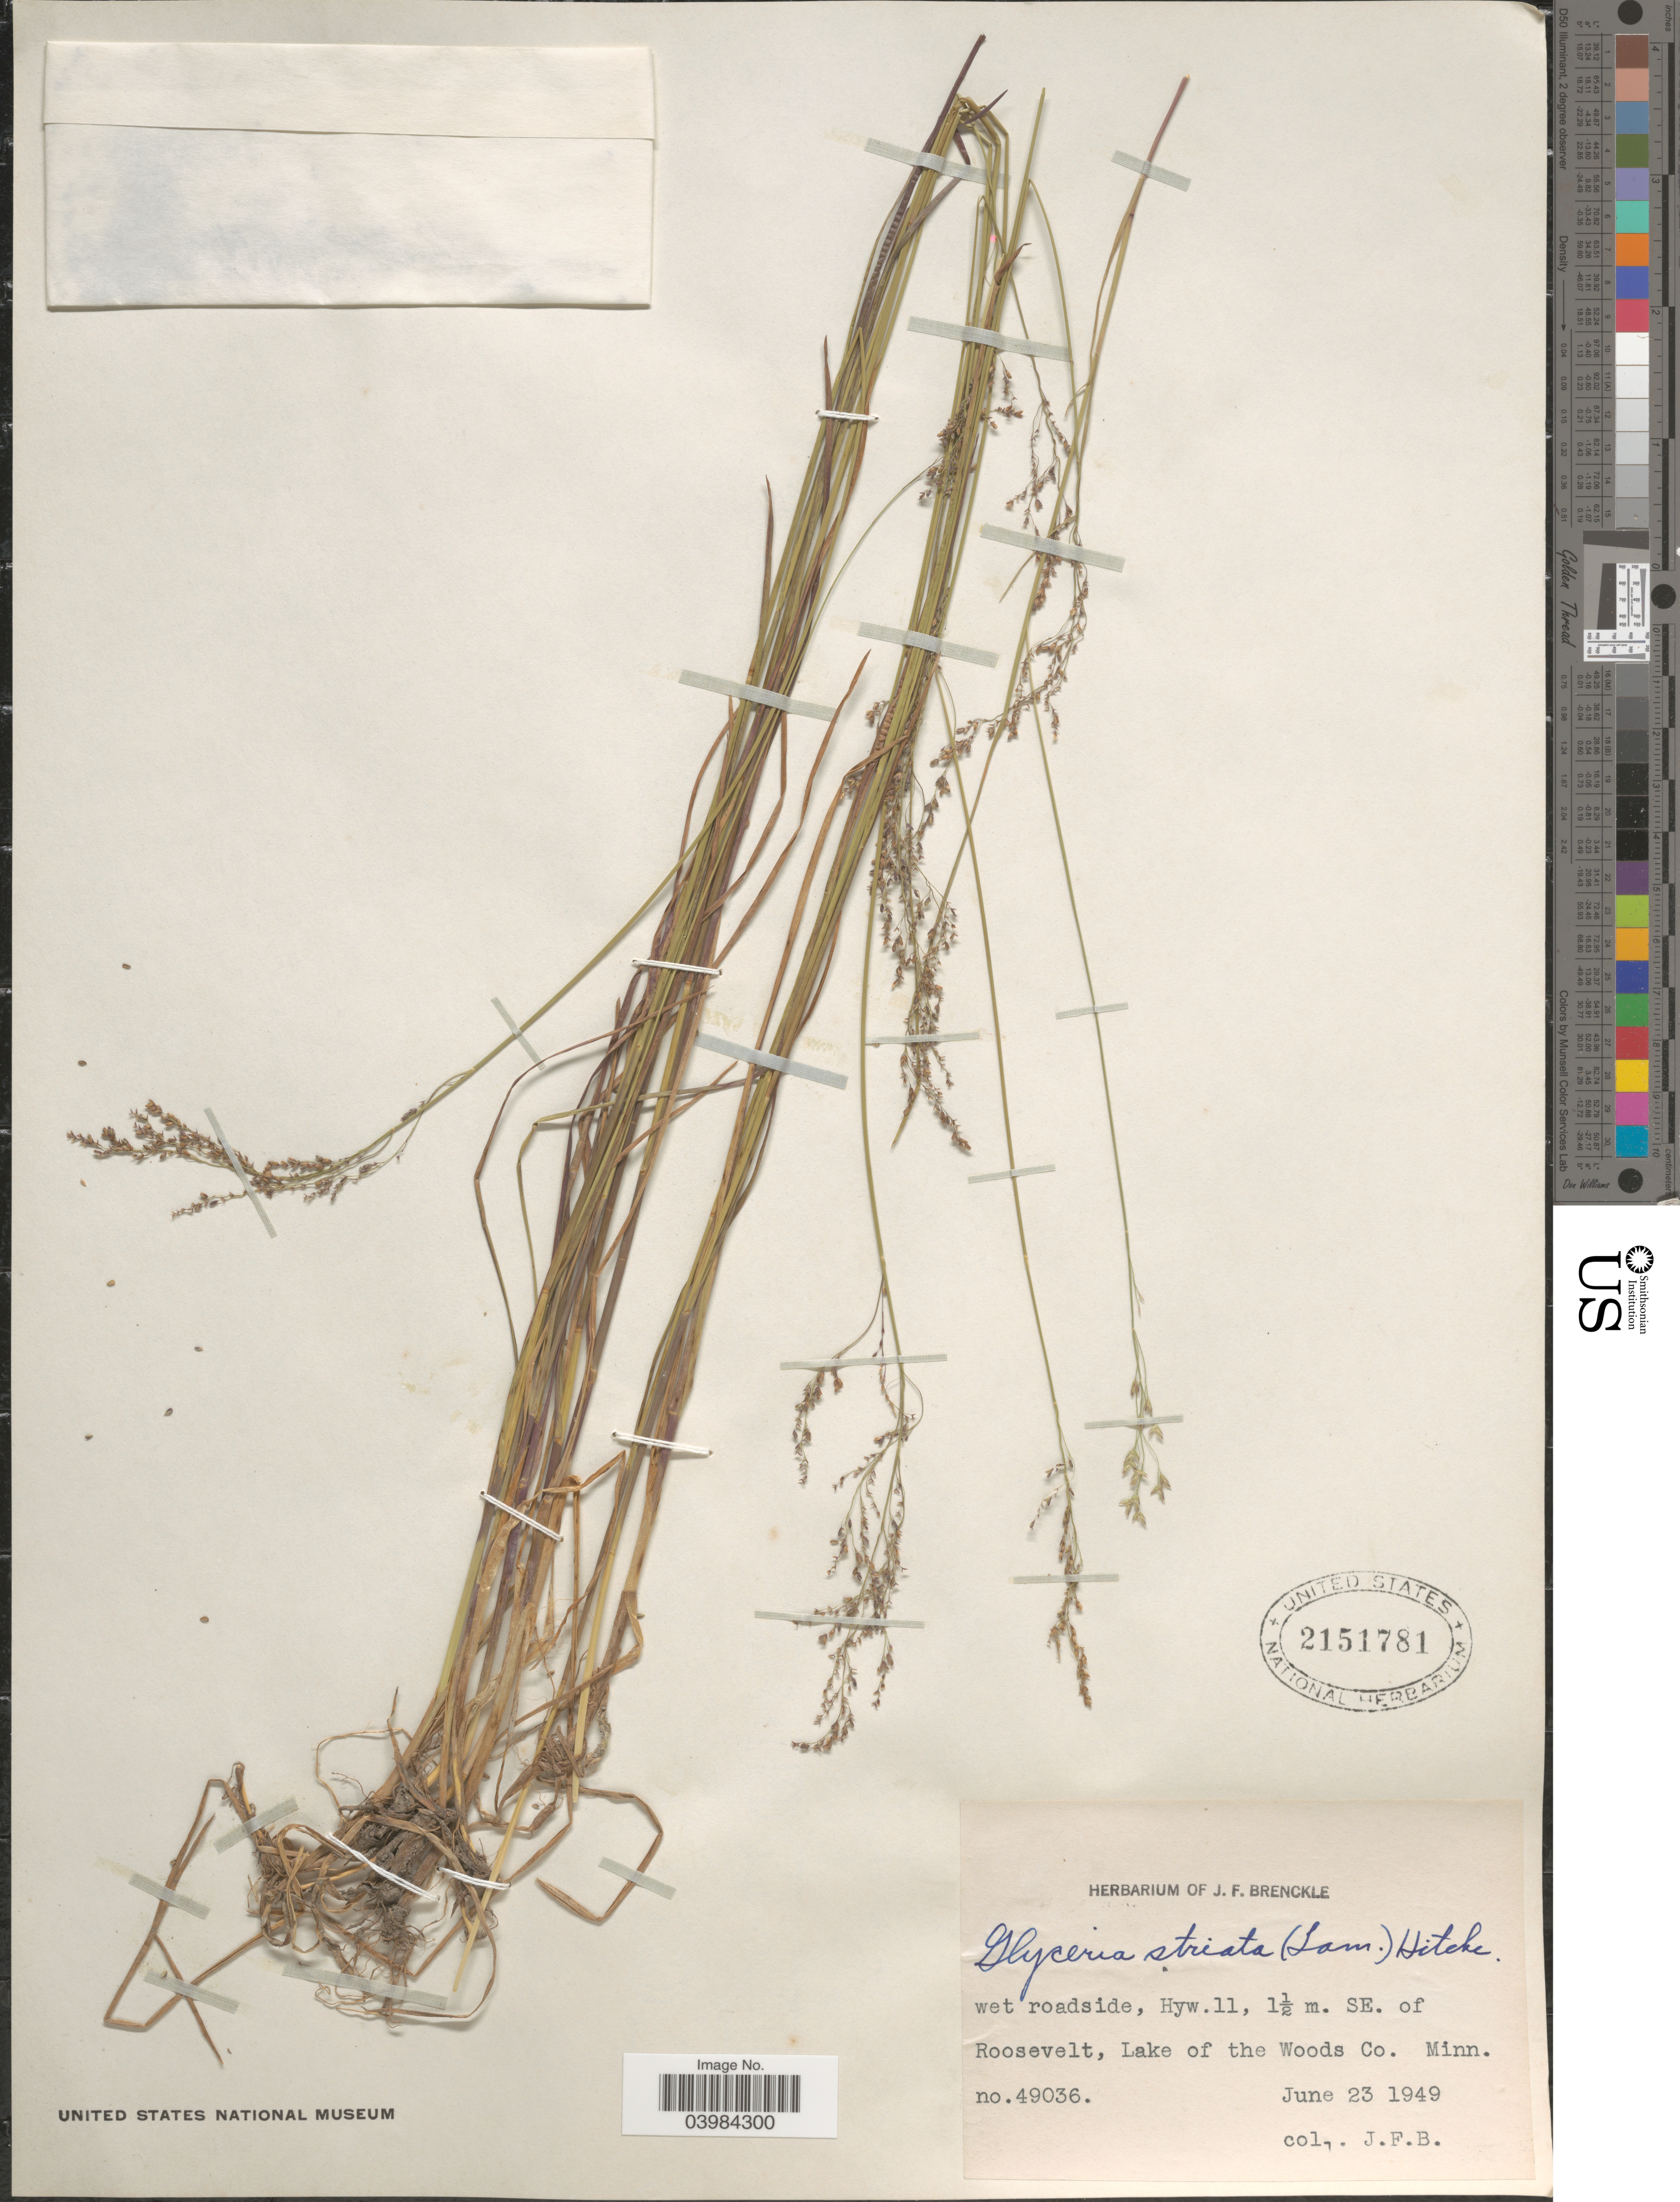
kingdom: Plantae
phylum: Tracheophyta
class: Liliopsida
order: Poales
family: Poaceae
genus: Glyceria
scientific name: Glyceria striata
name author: (Lam.) Hitchc.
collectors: J. Brenckle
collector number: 49036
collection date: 1949-06-23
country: United States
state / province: Minnesota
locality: Hyw. 11, 1½ m. SE. of Roosevelt, Lake of the Woods Co.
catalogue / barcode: US 2151781